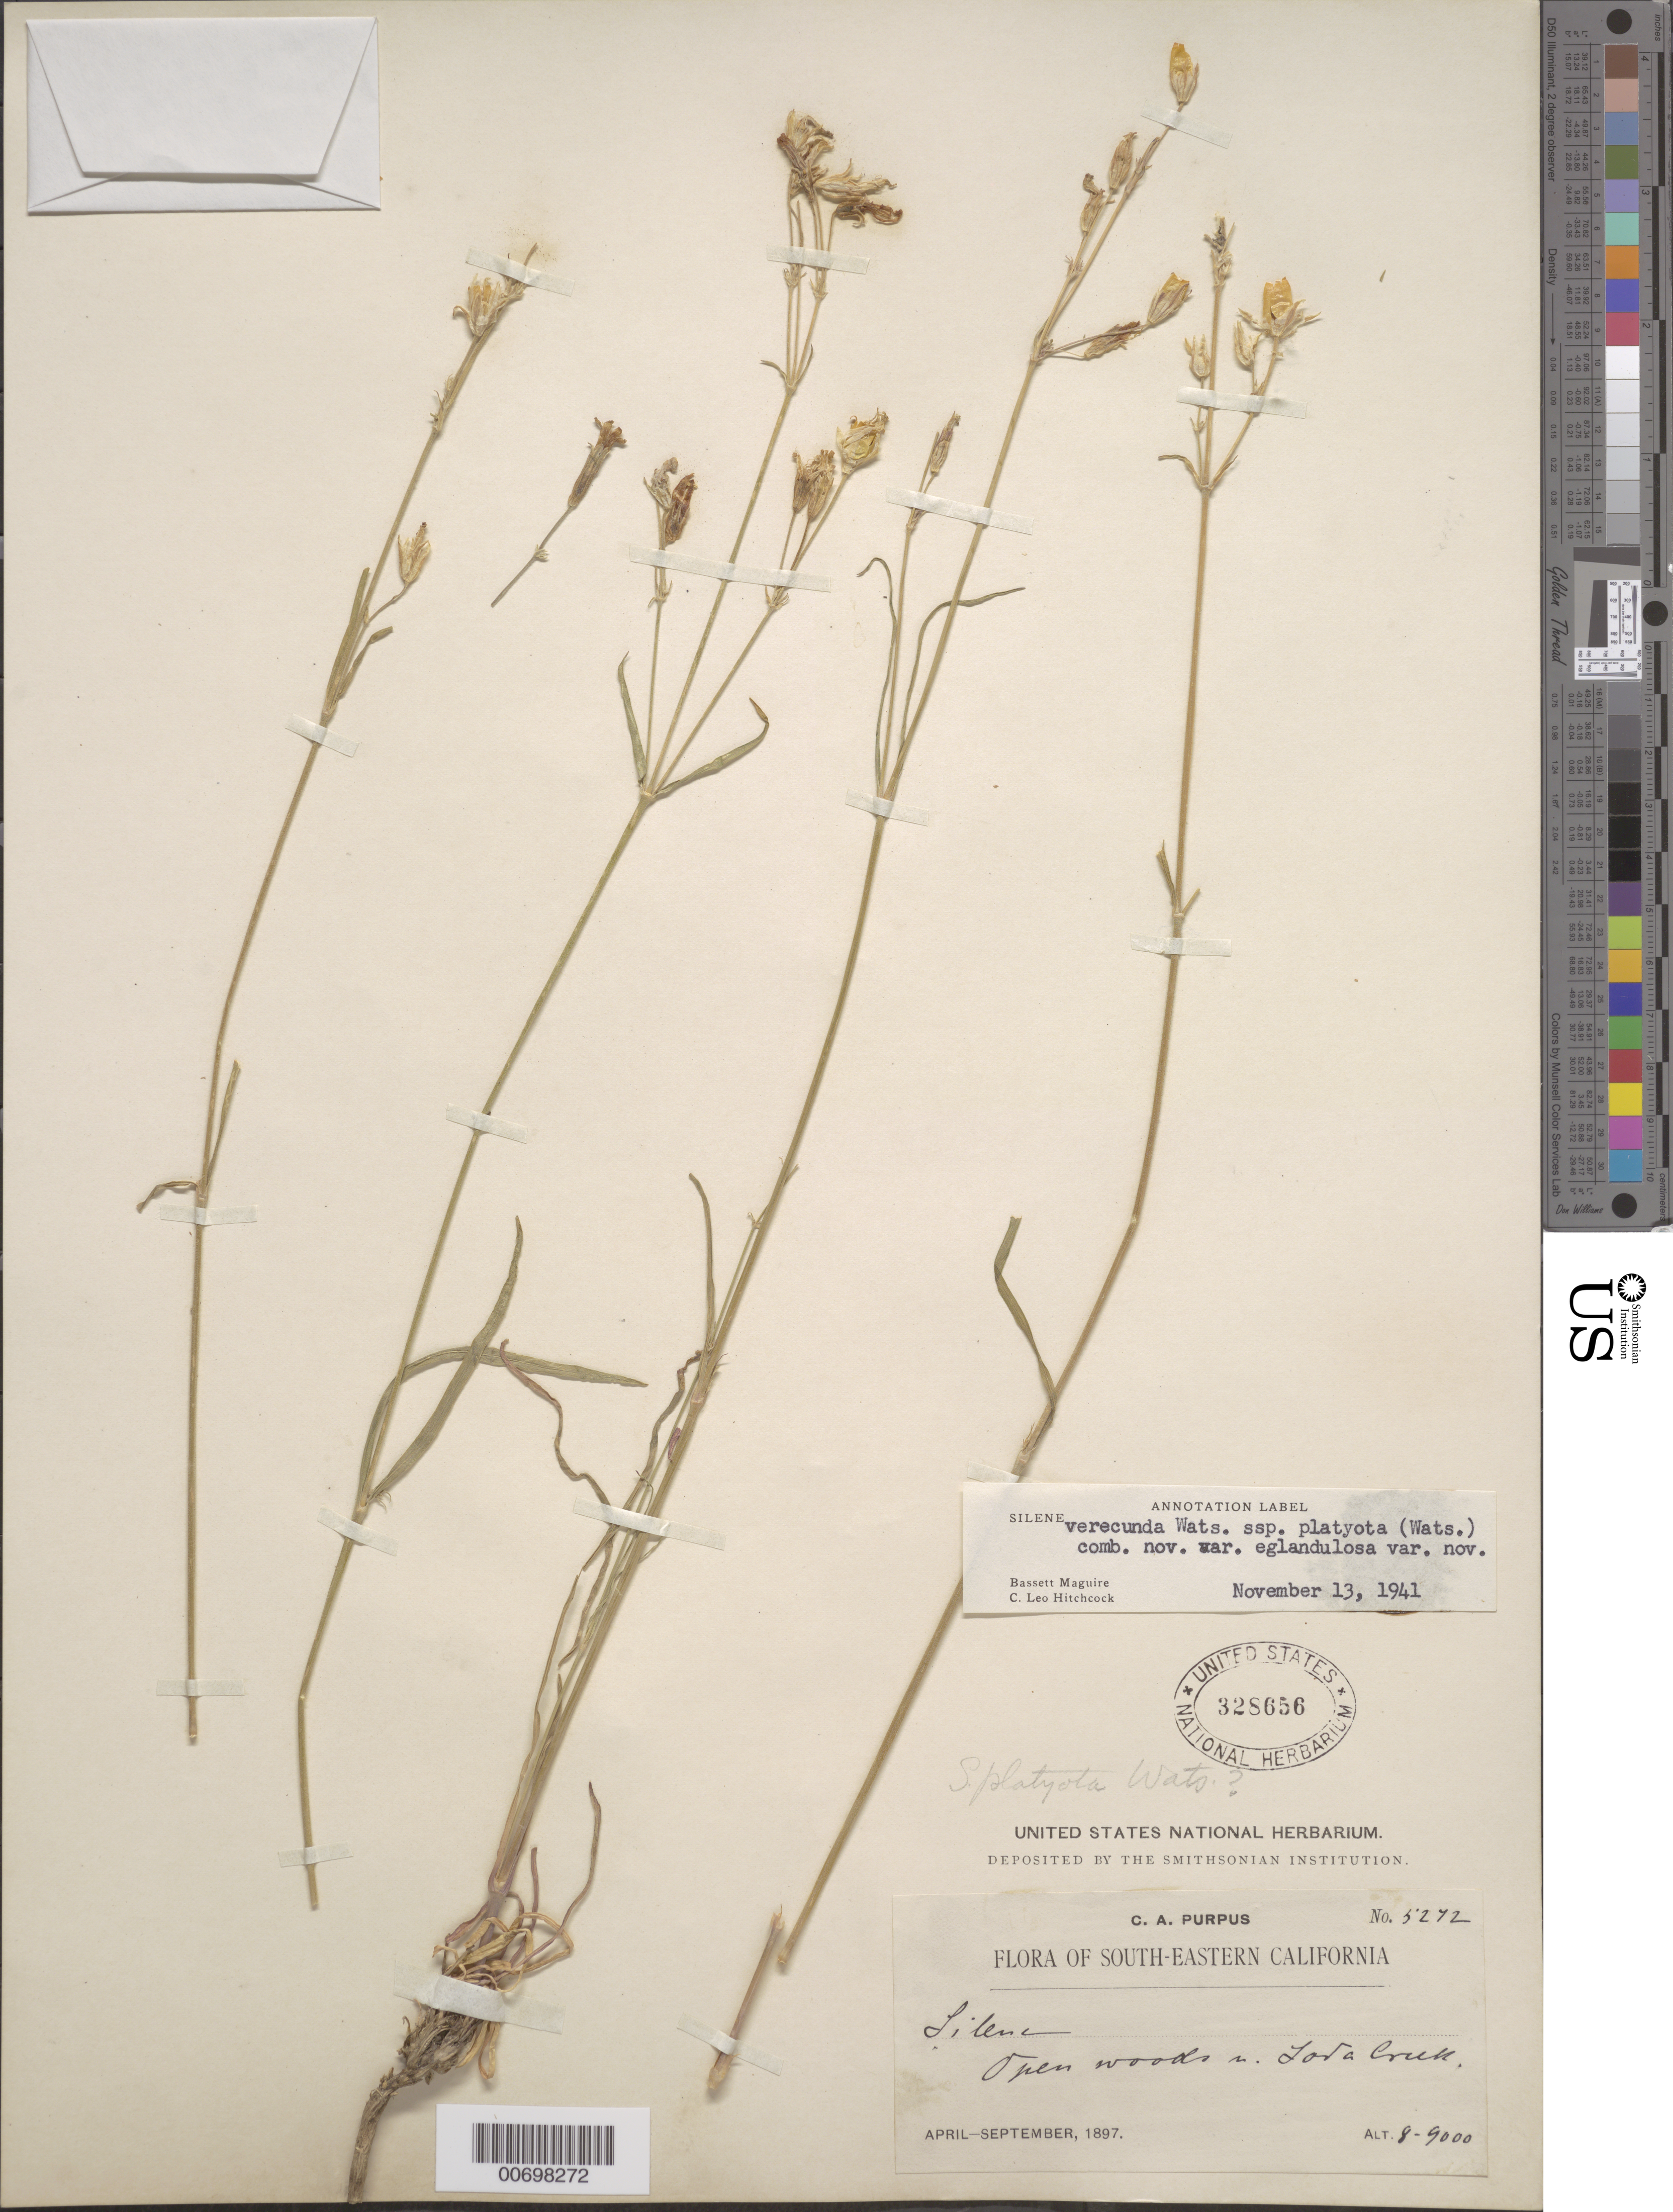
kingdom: Plantae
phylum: Tracheophyta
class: Magnoliopsida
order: Caryophyllales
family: Caryophyllaceae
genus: Silene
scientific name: Silene verecunda var. eglandulosa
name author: C.L. Hitchc. & Maguire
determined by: Maguire, B.; Hitchcock, C. L.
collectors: C. A. Purpus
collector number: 5272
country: United States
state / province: California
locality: Open woods n. Sora Creek.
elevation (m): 2438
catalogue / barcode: US 328656